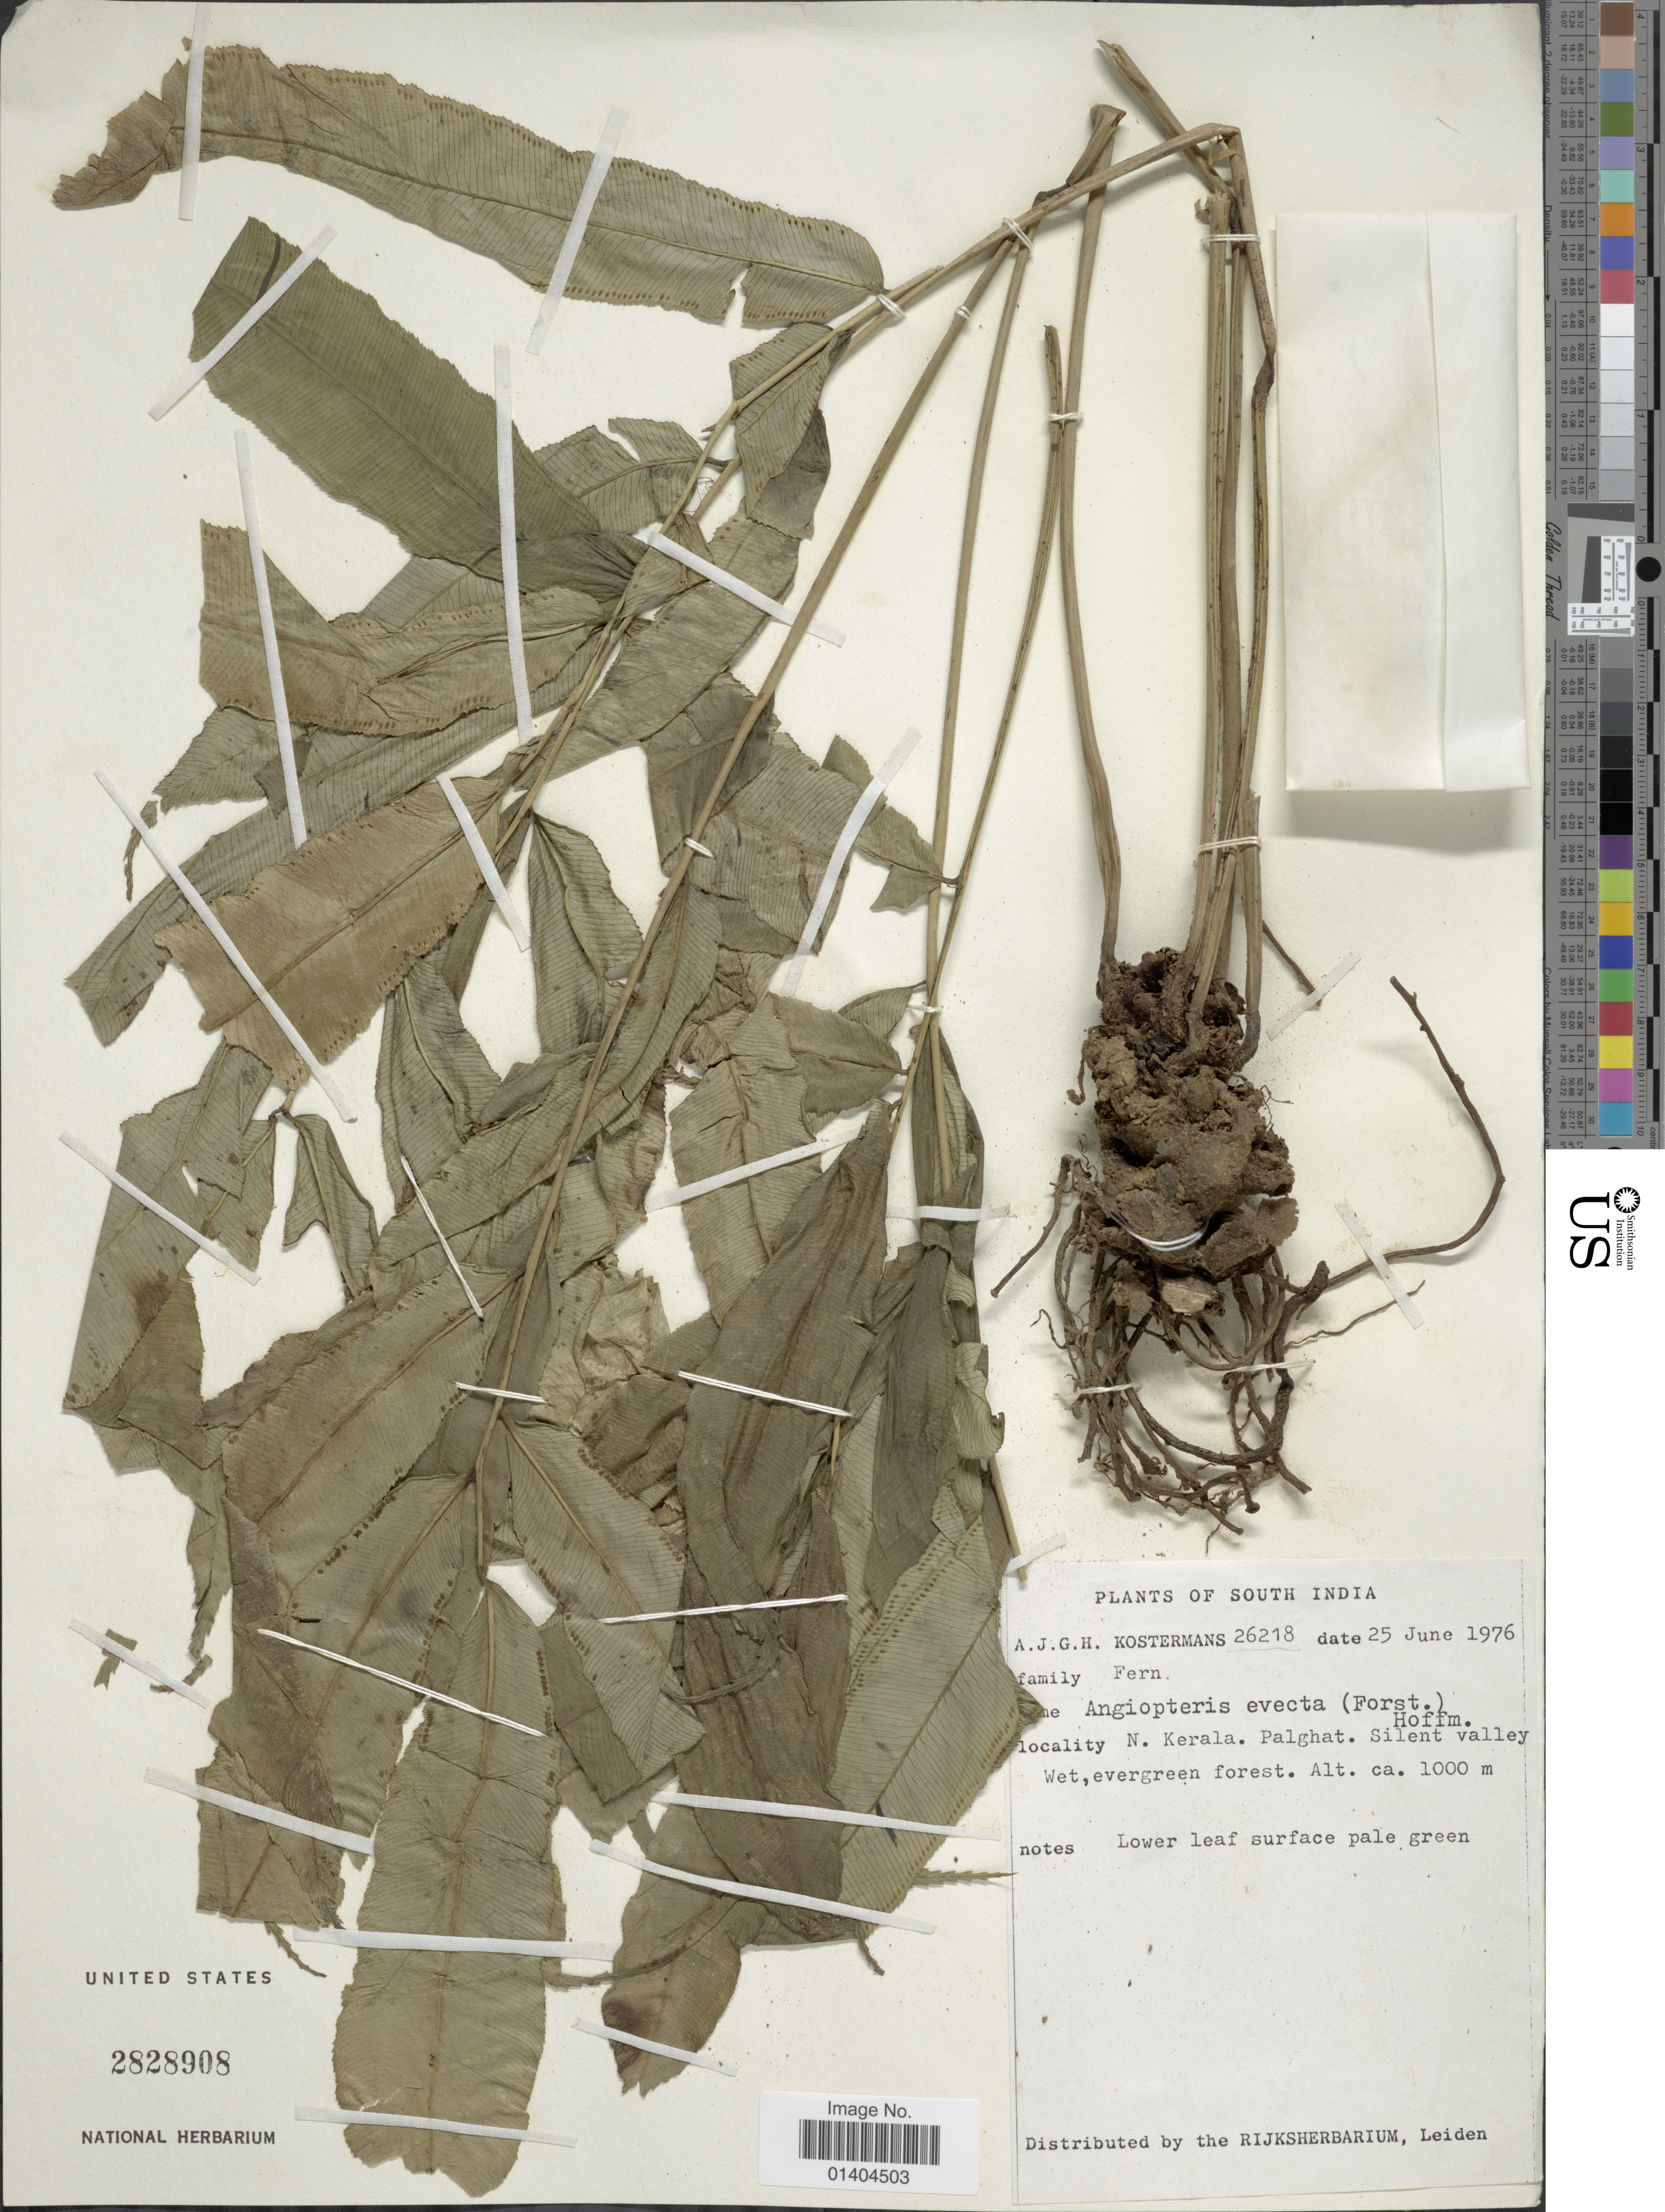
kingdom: Plantae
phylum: Tracheophyta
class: Polypodiopsida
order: Marattiales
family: Marattiaceae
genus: Angiopteris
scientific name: Angiopteris evecta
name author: (G. Forst.) Hoffm.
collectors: A. J. G. Kostermans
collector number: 26218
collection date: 1976-06-25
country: India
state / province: Kerala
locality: N. Kerala. Palghat. Silent valley.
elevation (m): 1000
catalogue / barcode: US 2828908